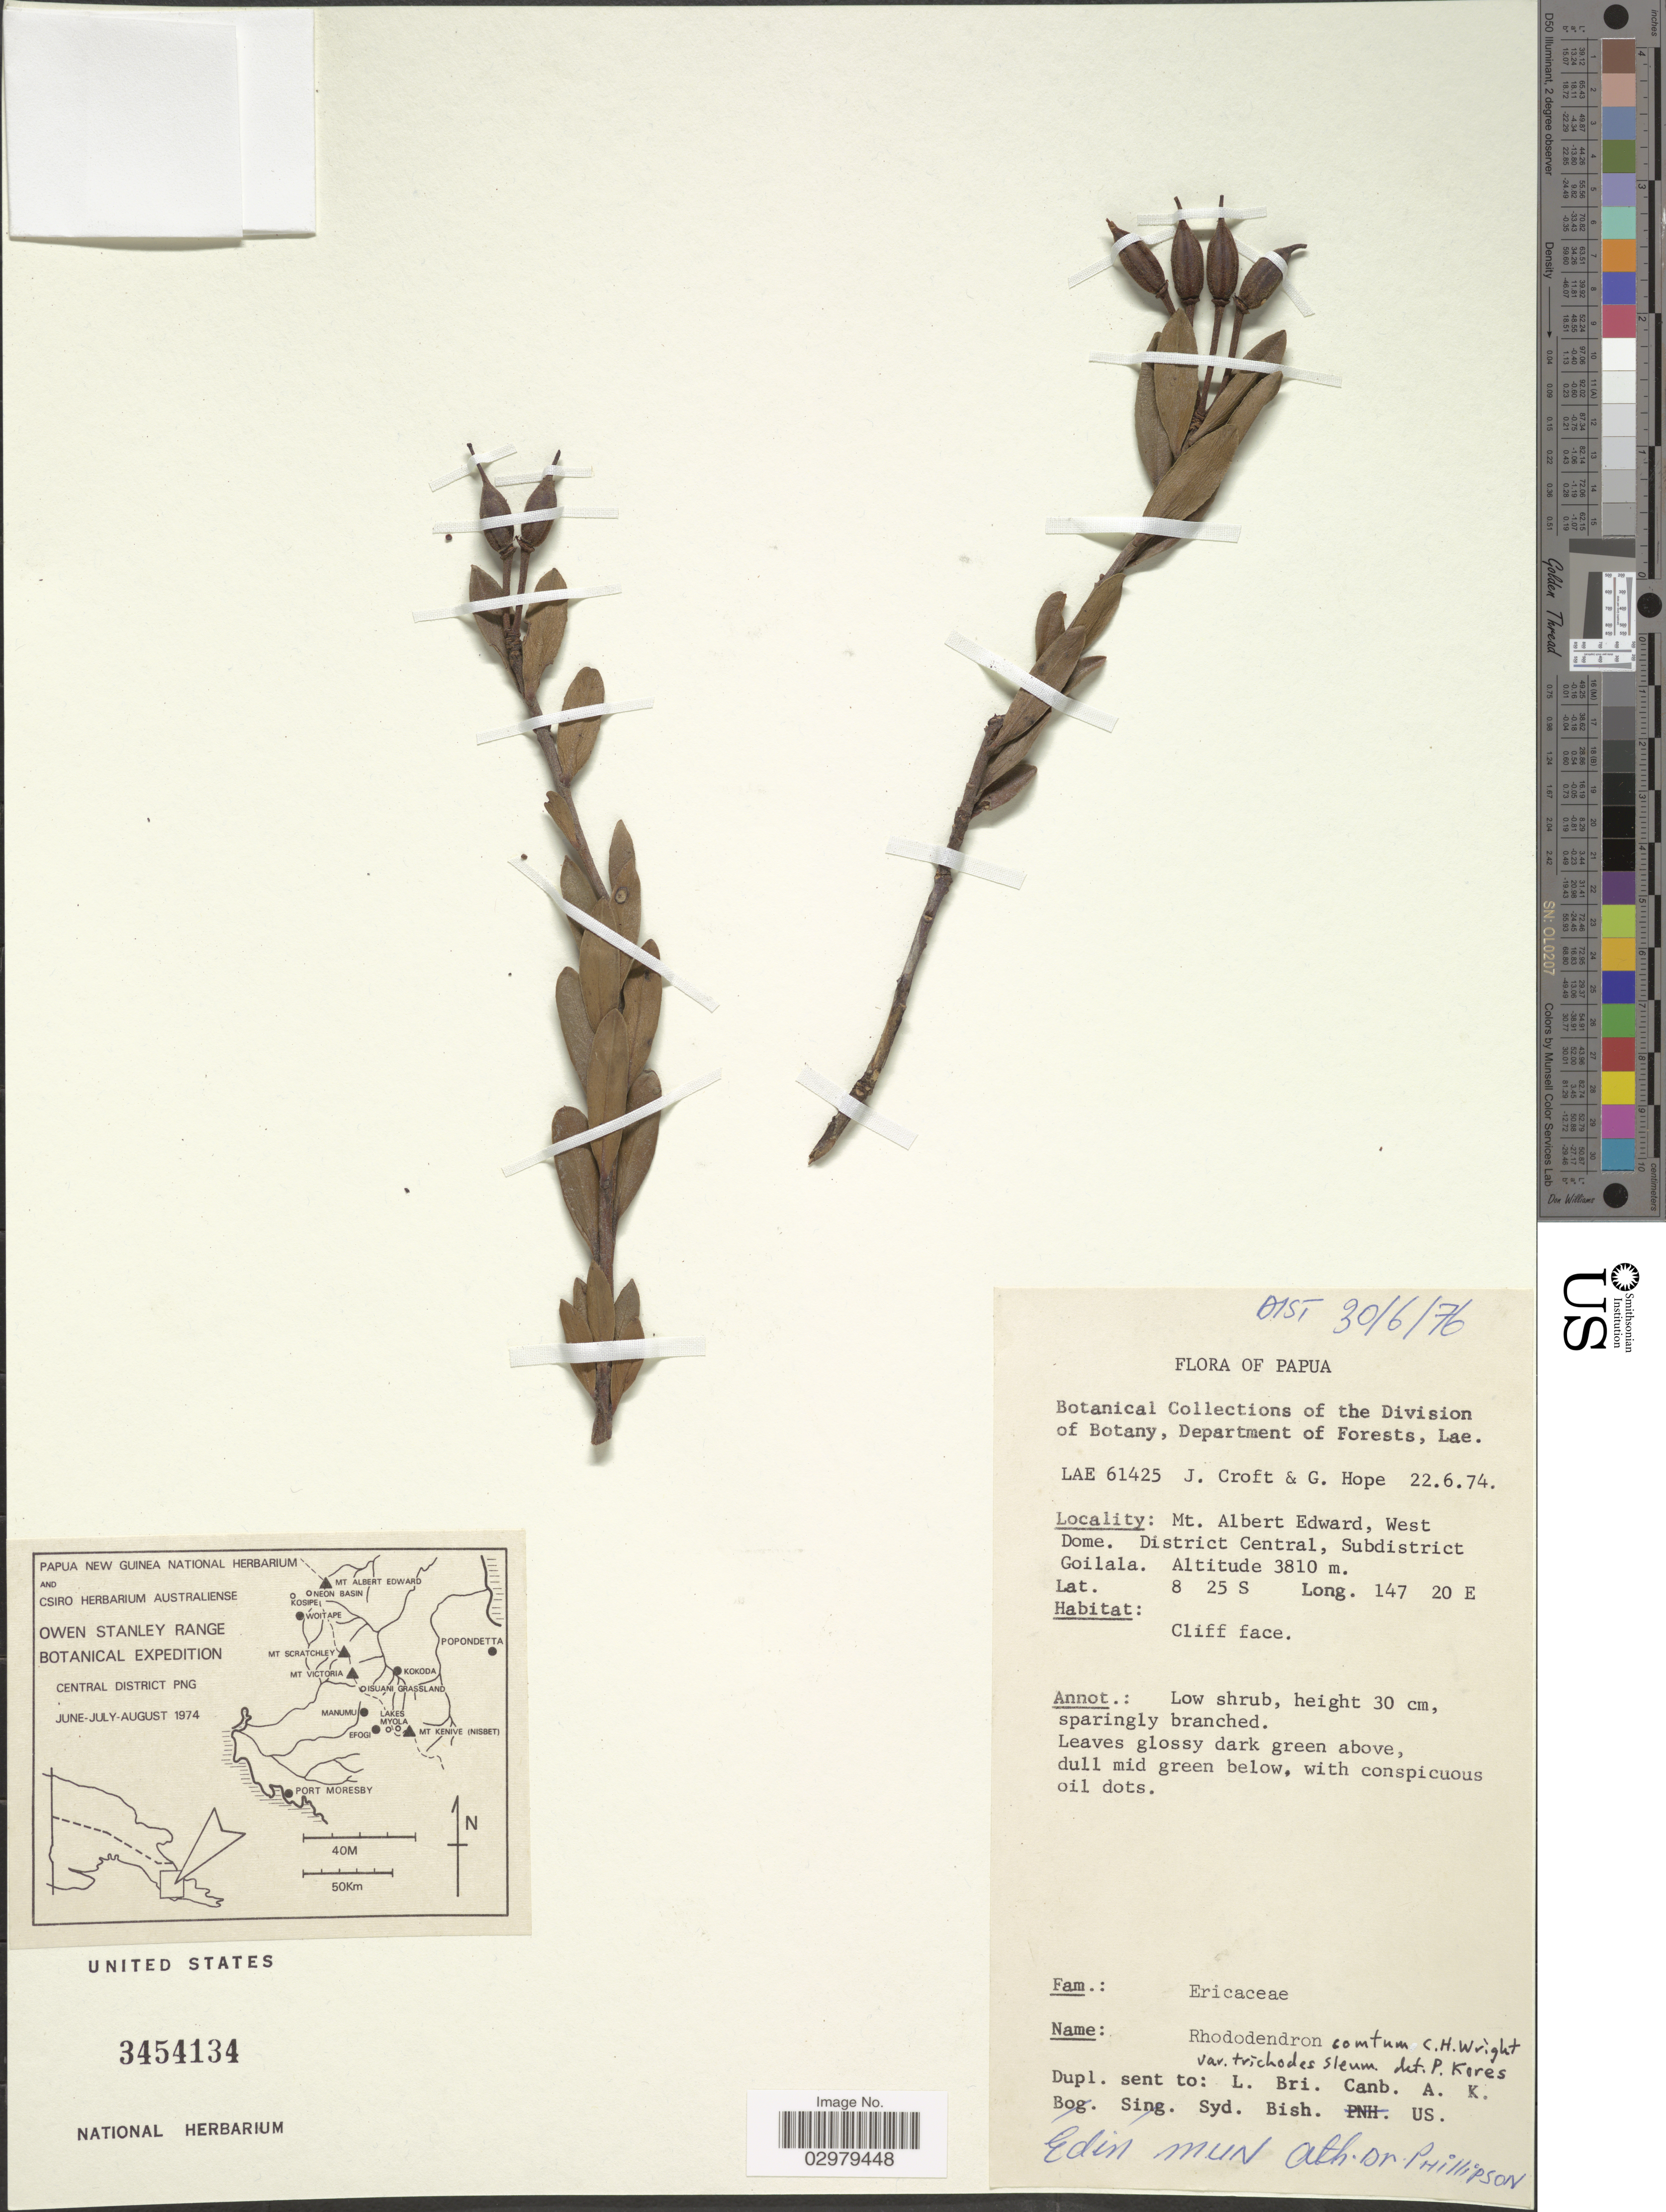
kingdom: Plantae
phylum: Tracheophyta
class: Magnoliopsida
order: Ericales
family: Ericaceae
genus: Rhododendron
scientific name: Rhododendron comptum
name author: C.H. Wright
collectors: J. Croft & G. Hope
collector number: LAE 61425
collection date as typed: Transcribed d/m/y: 22/6/74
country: Papua New Guinea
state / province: Central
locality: Papua. Mt. Albert Edward, West Dome. District Central, Subdistrict Goilala.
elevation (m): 3810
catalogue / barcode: US 3454134